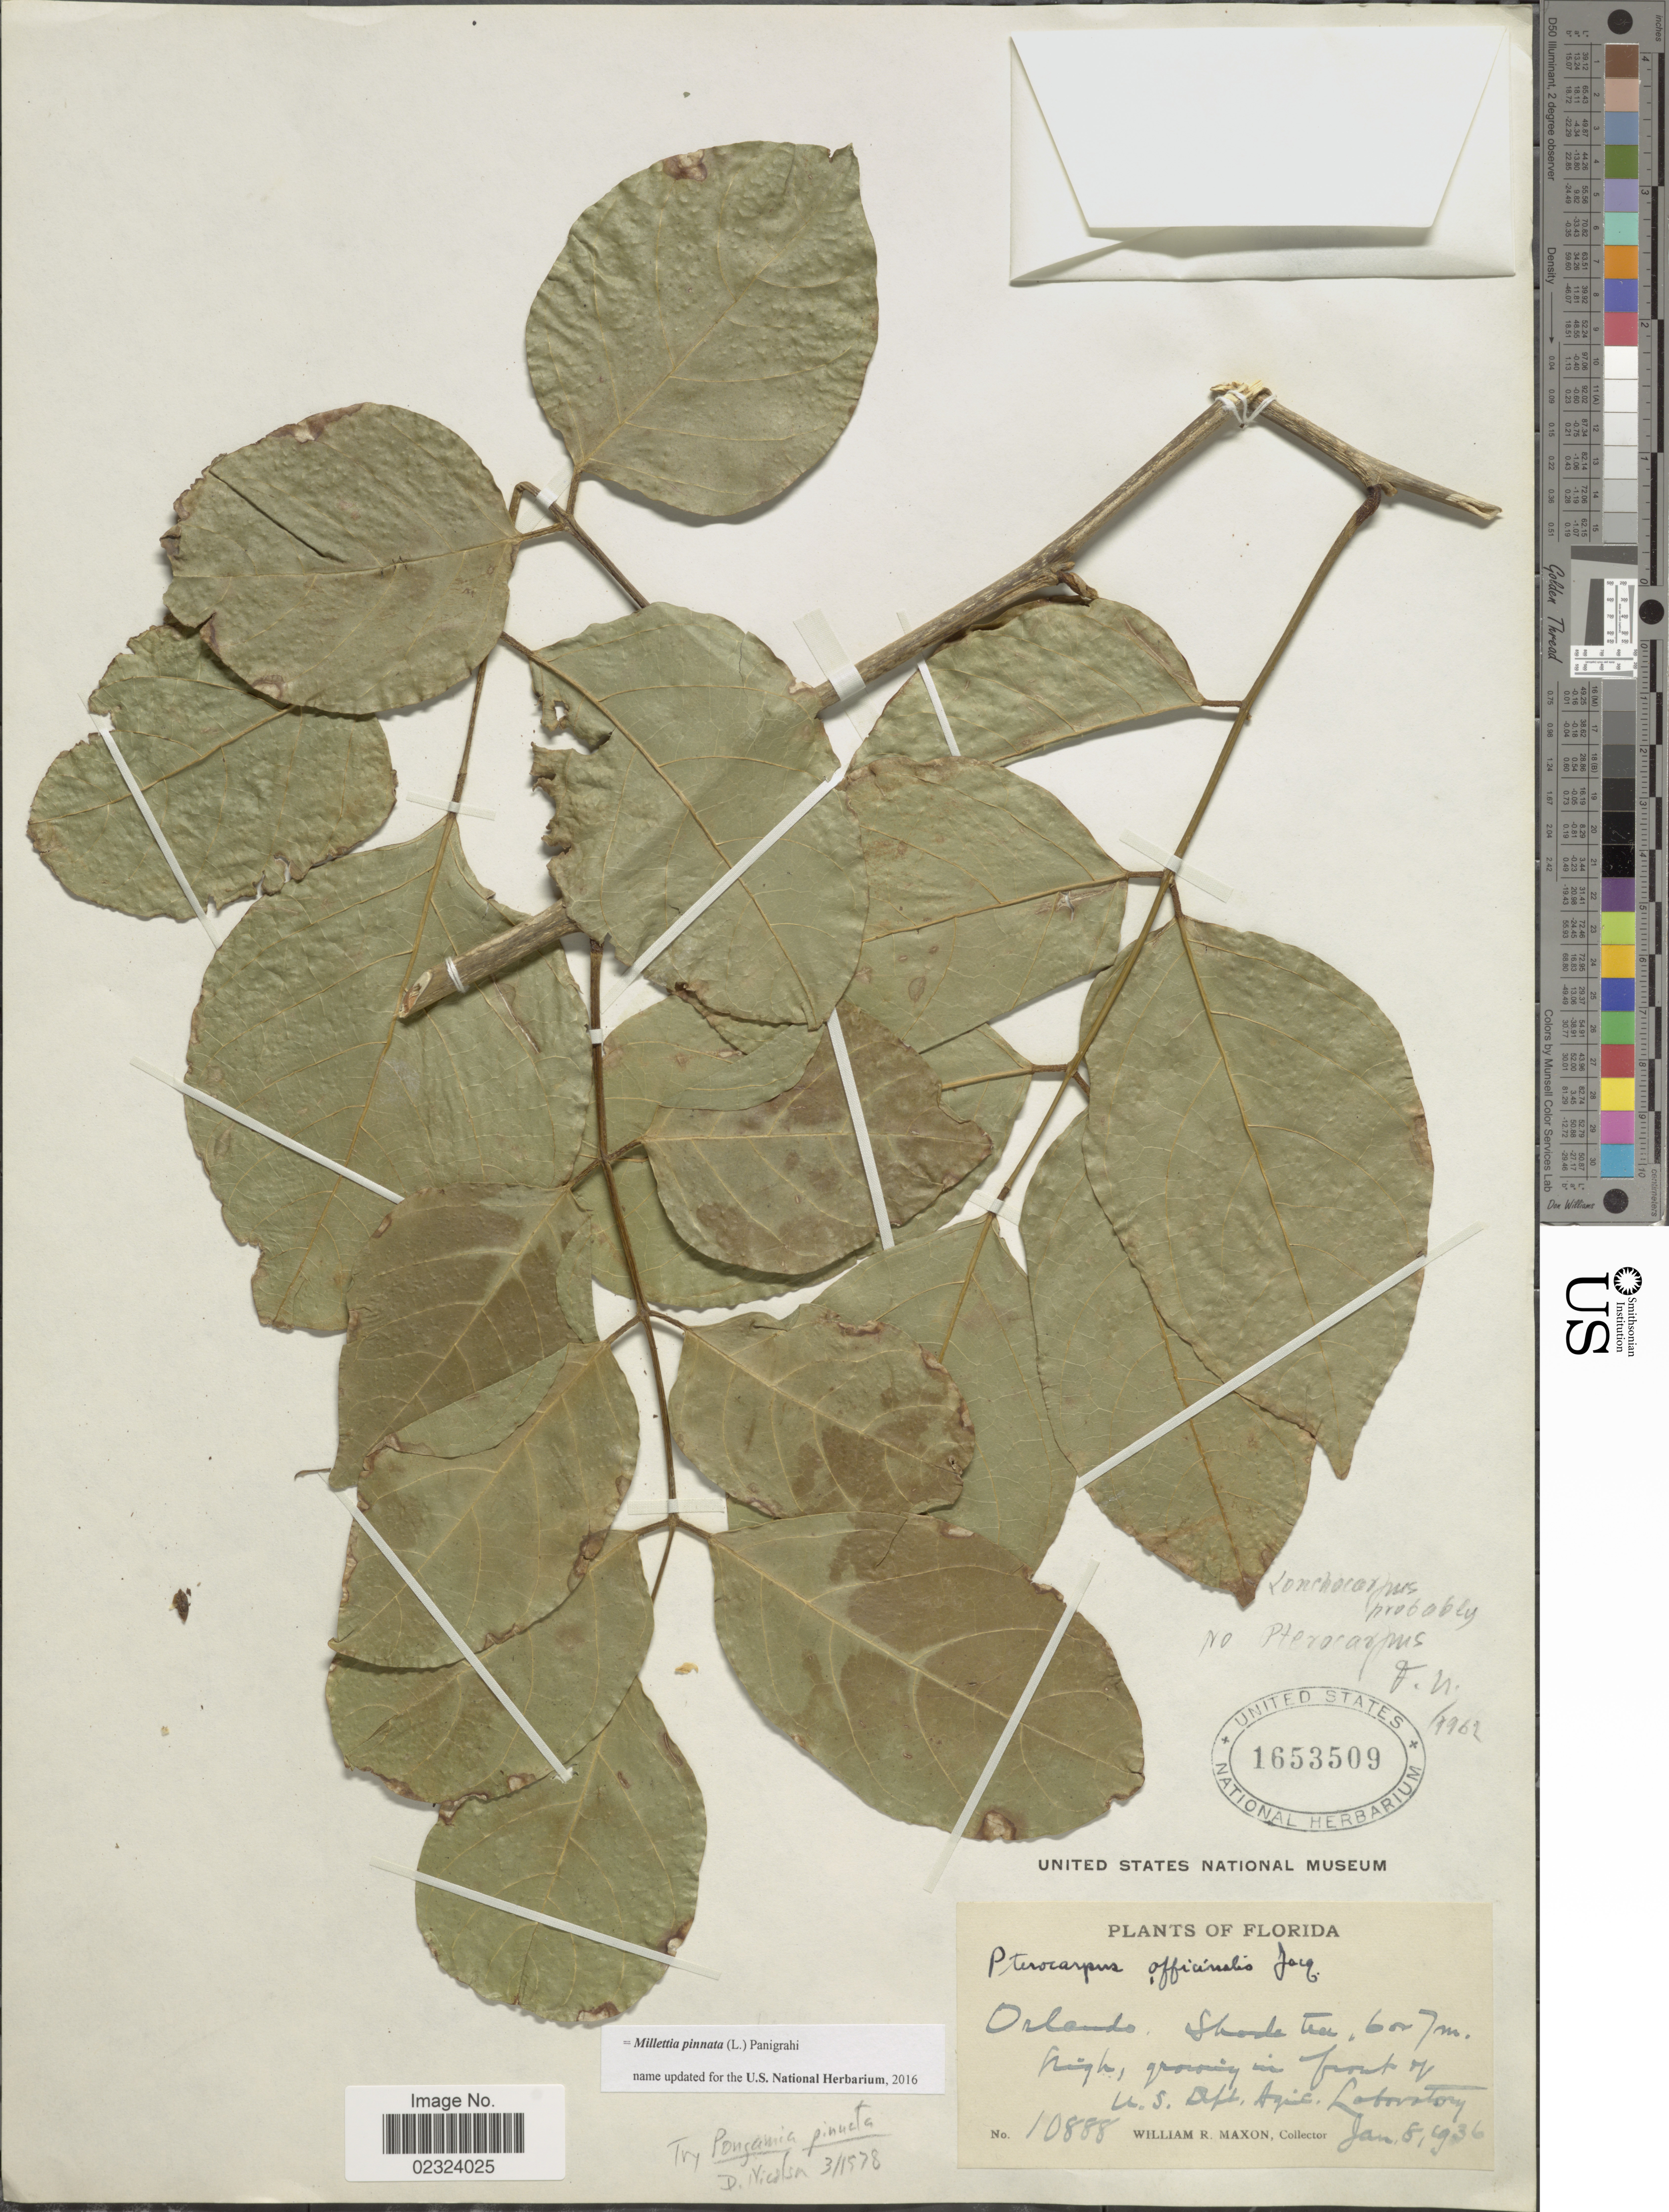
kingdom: Plantae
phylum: Tracheophyta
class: Magnoliopsida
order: Fabales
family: Fabaceae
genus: Millettia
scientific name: Millettia pinnata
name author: (L.) Panigrahi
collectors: W. R. Maxon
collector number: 10888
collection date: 1936-01-08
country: United States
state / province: Florida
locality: Orlando. High, growing in front of U.S. Off., Agric. Laboratory.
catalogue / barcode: US 1653509